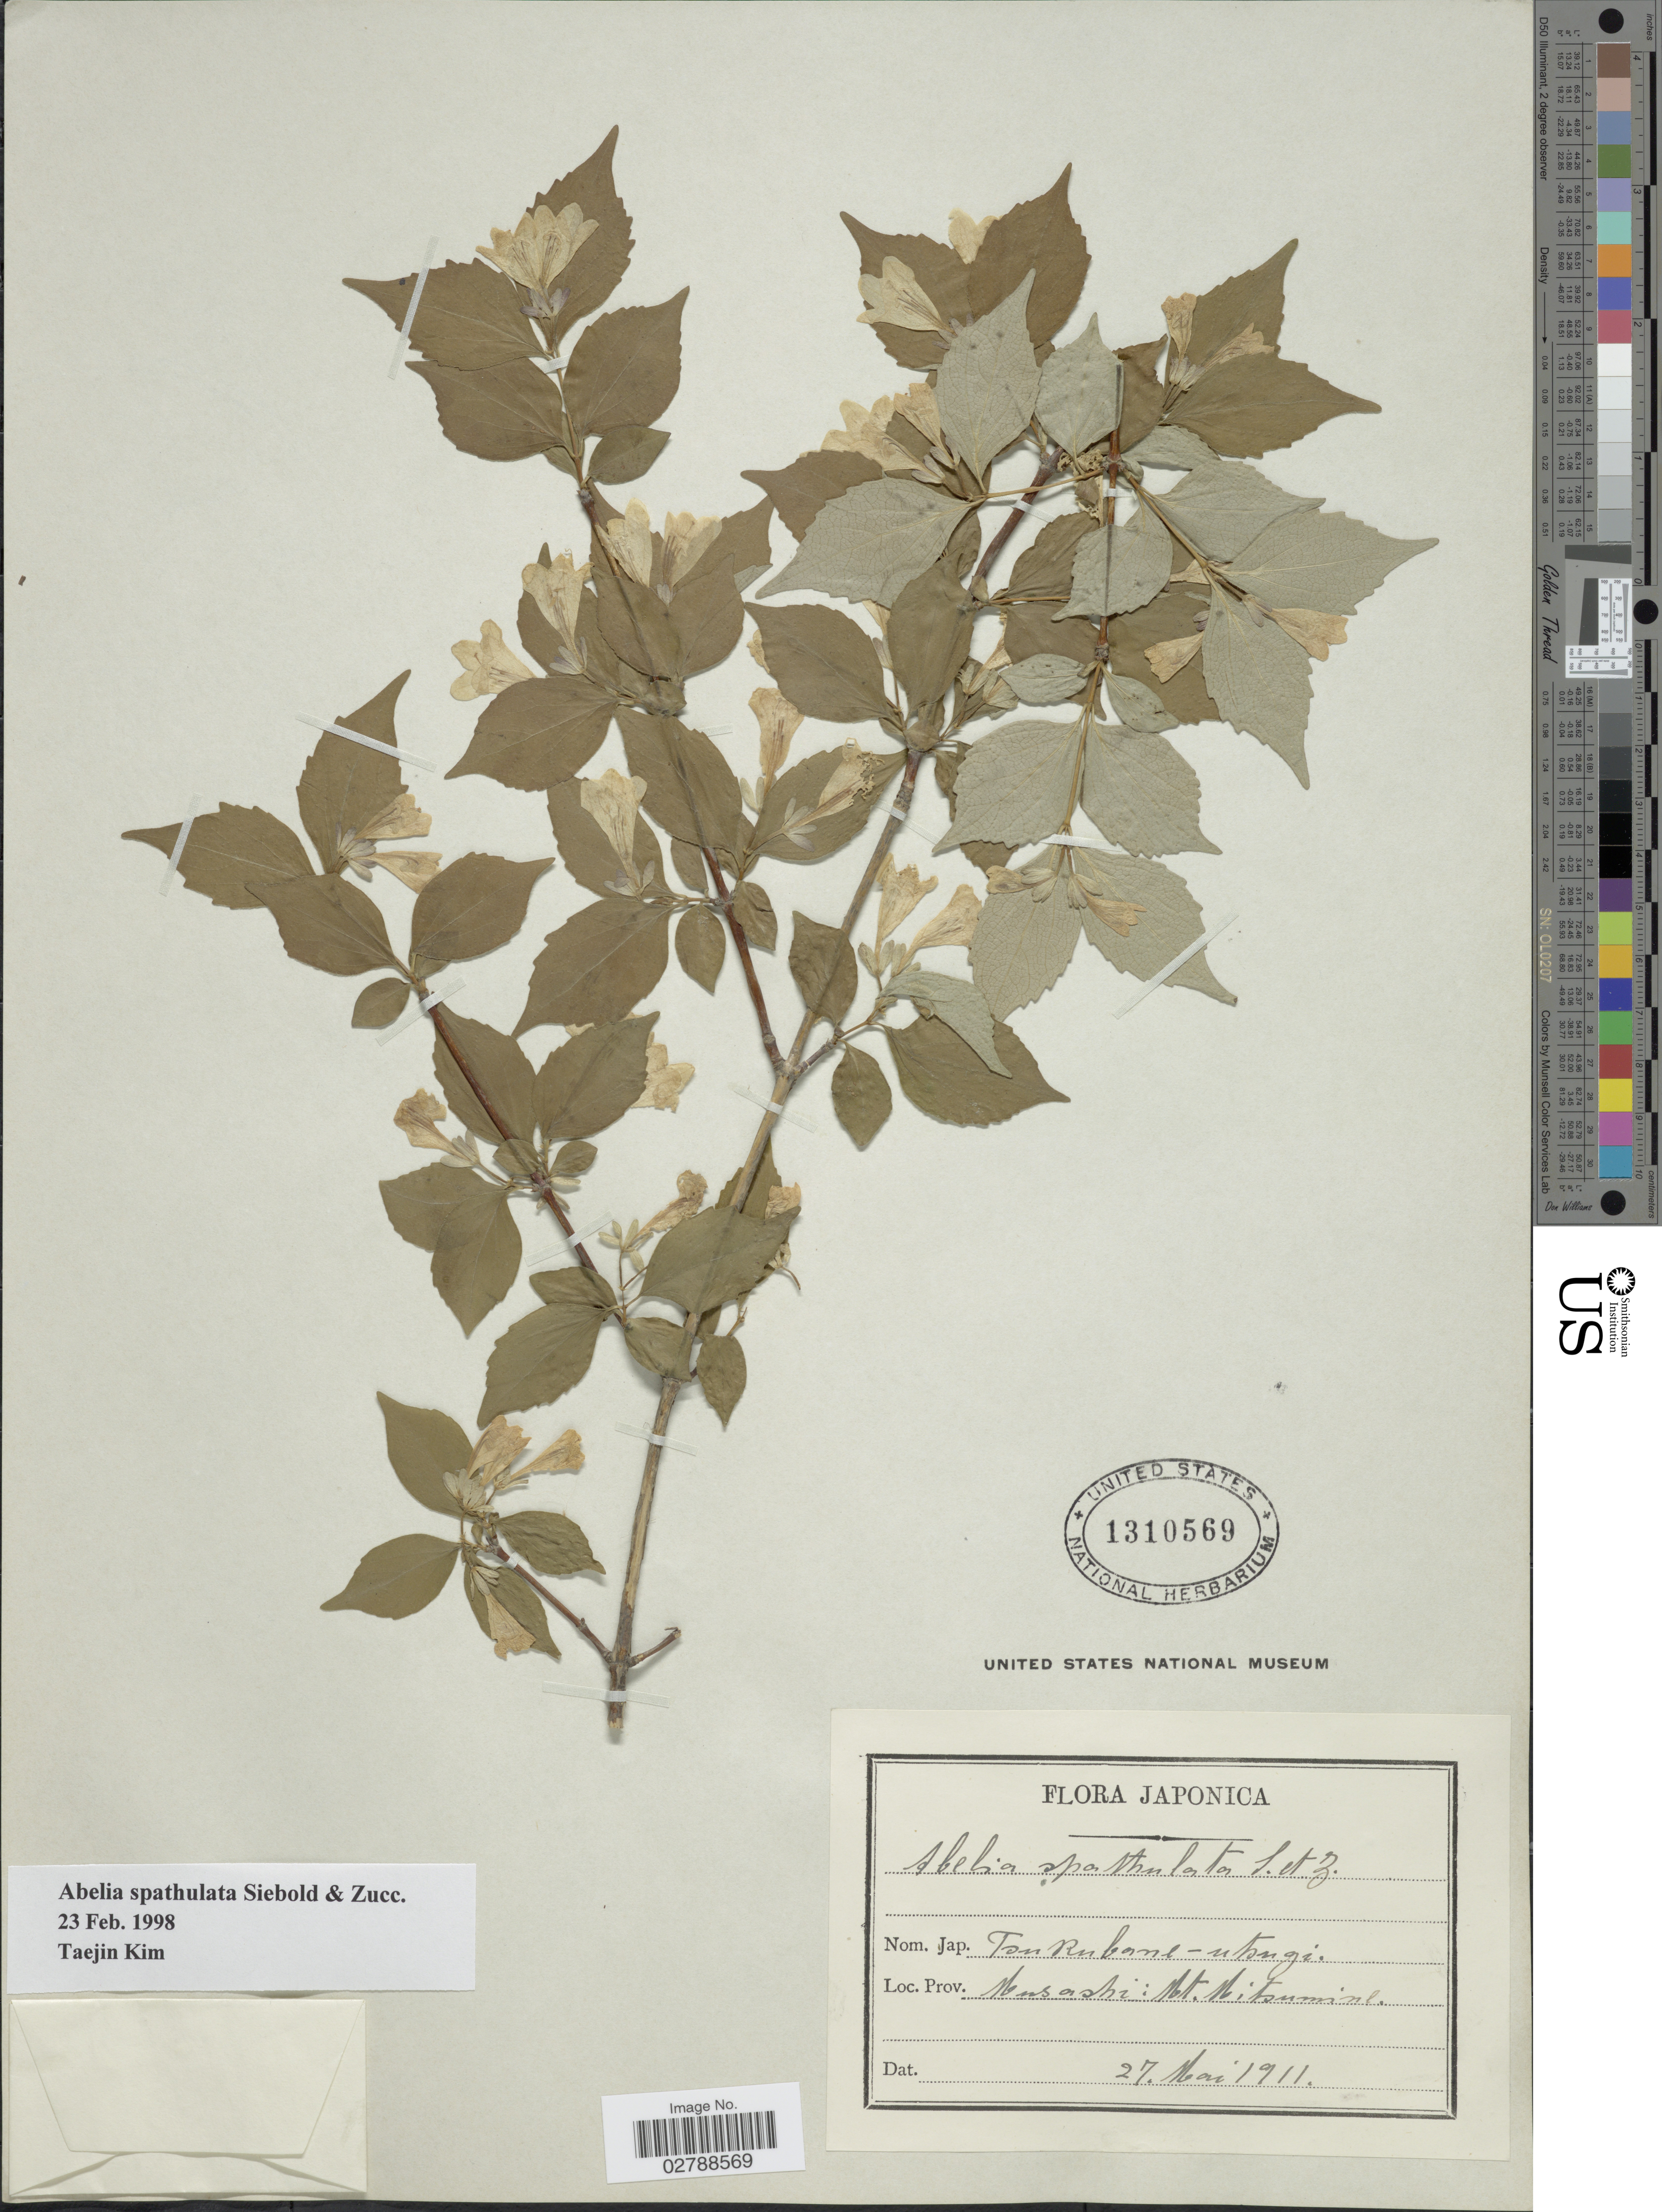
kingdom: Plantae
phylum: Tracheophyta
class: Magnoliopsida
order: Dipsacales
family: Caprifoliaceae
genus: Abelia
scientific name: Abelia spathulata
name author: Siebold & Zucc.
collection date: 1911-05-27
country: Japan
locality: Prov. Musashi: Mt. Mitsumine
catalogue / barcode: US 1310569